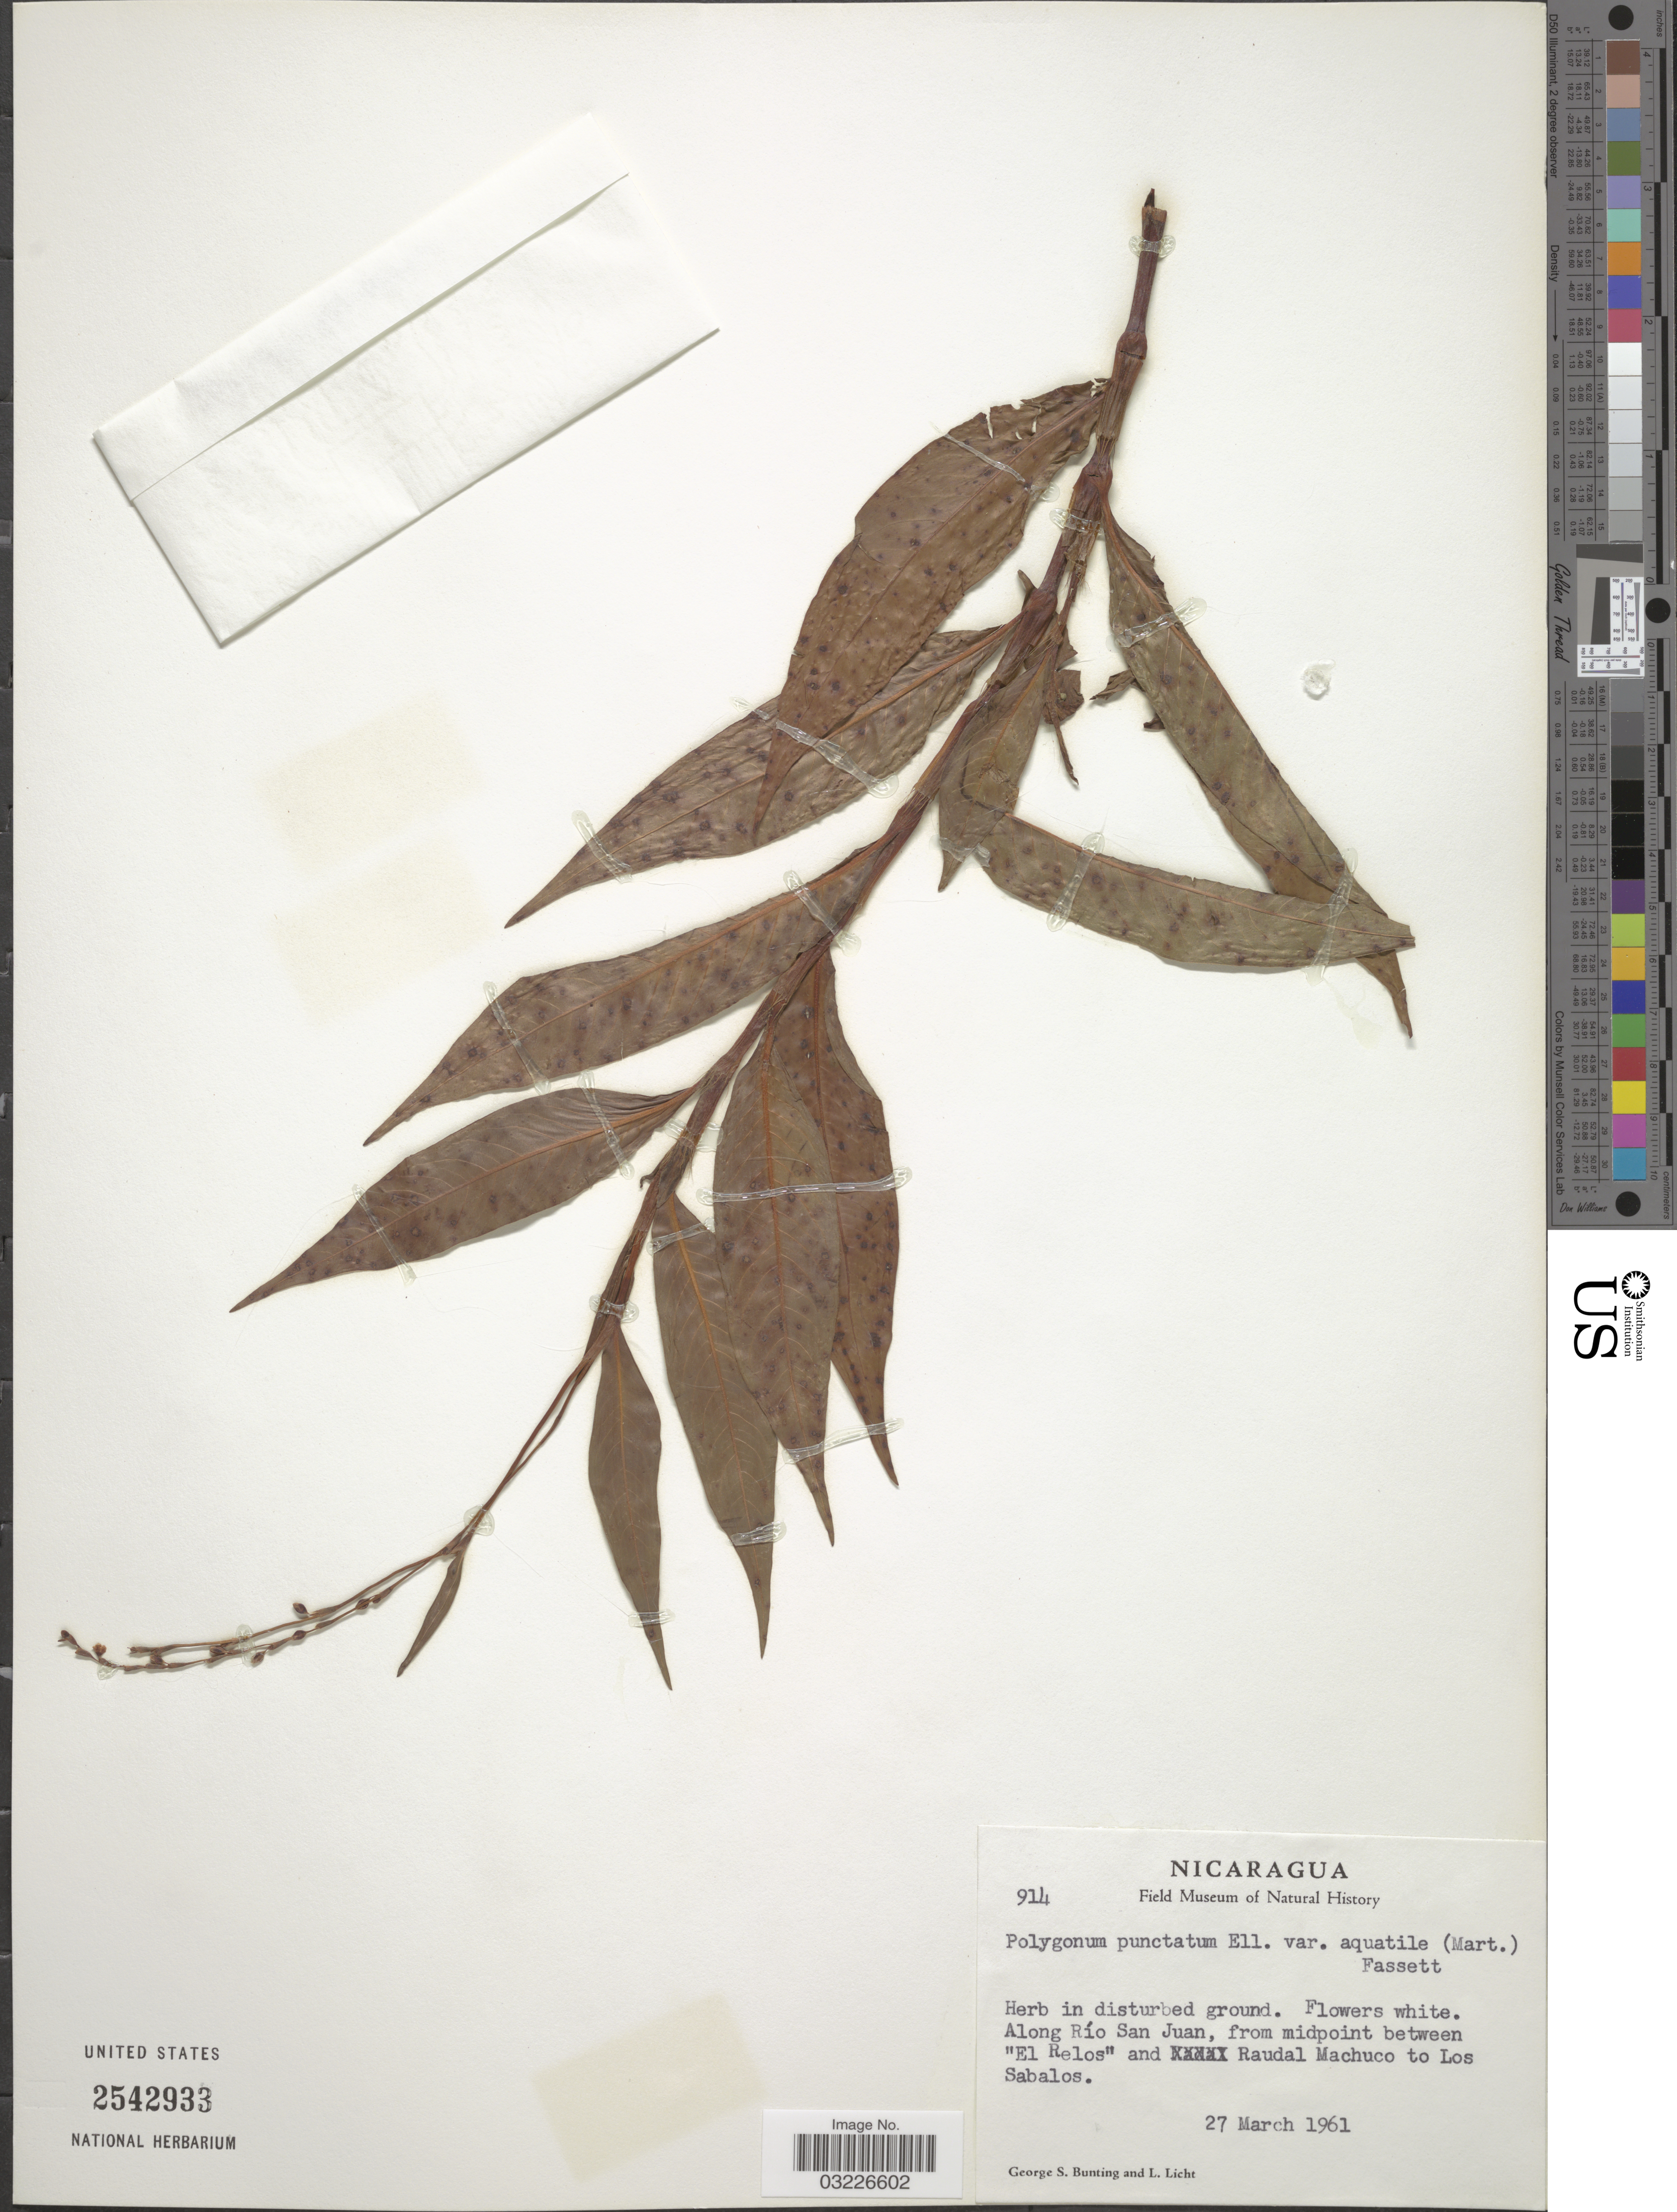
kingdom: Plantae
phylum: Tracheophyta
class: Magnoliopsida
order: Caryophyllales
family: Polygonaceae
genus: Polygonum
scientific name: Polygonum opelousanum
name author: Riddell ex Small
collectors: G. S. Bunting & L. Licht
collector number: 914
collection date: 1961-03-27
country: Nicaragua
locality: Along Río San Juan, from midpoint between "El Relos" and Raudal Machuco to Los Sabalos.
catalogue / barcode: US 2542933